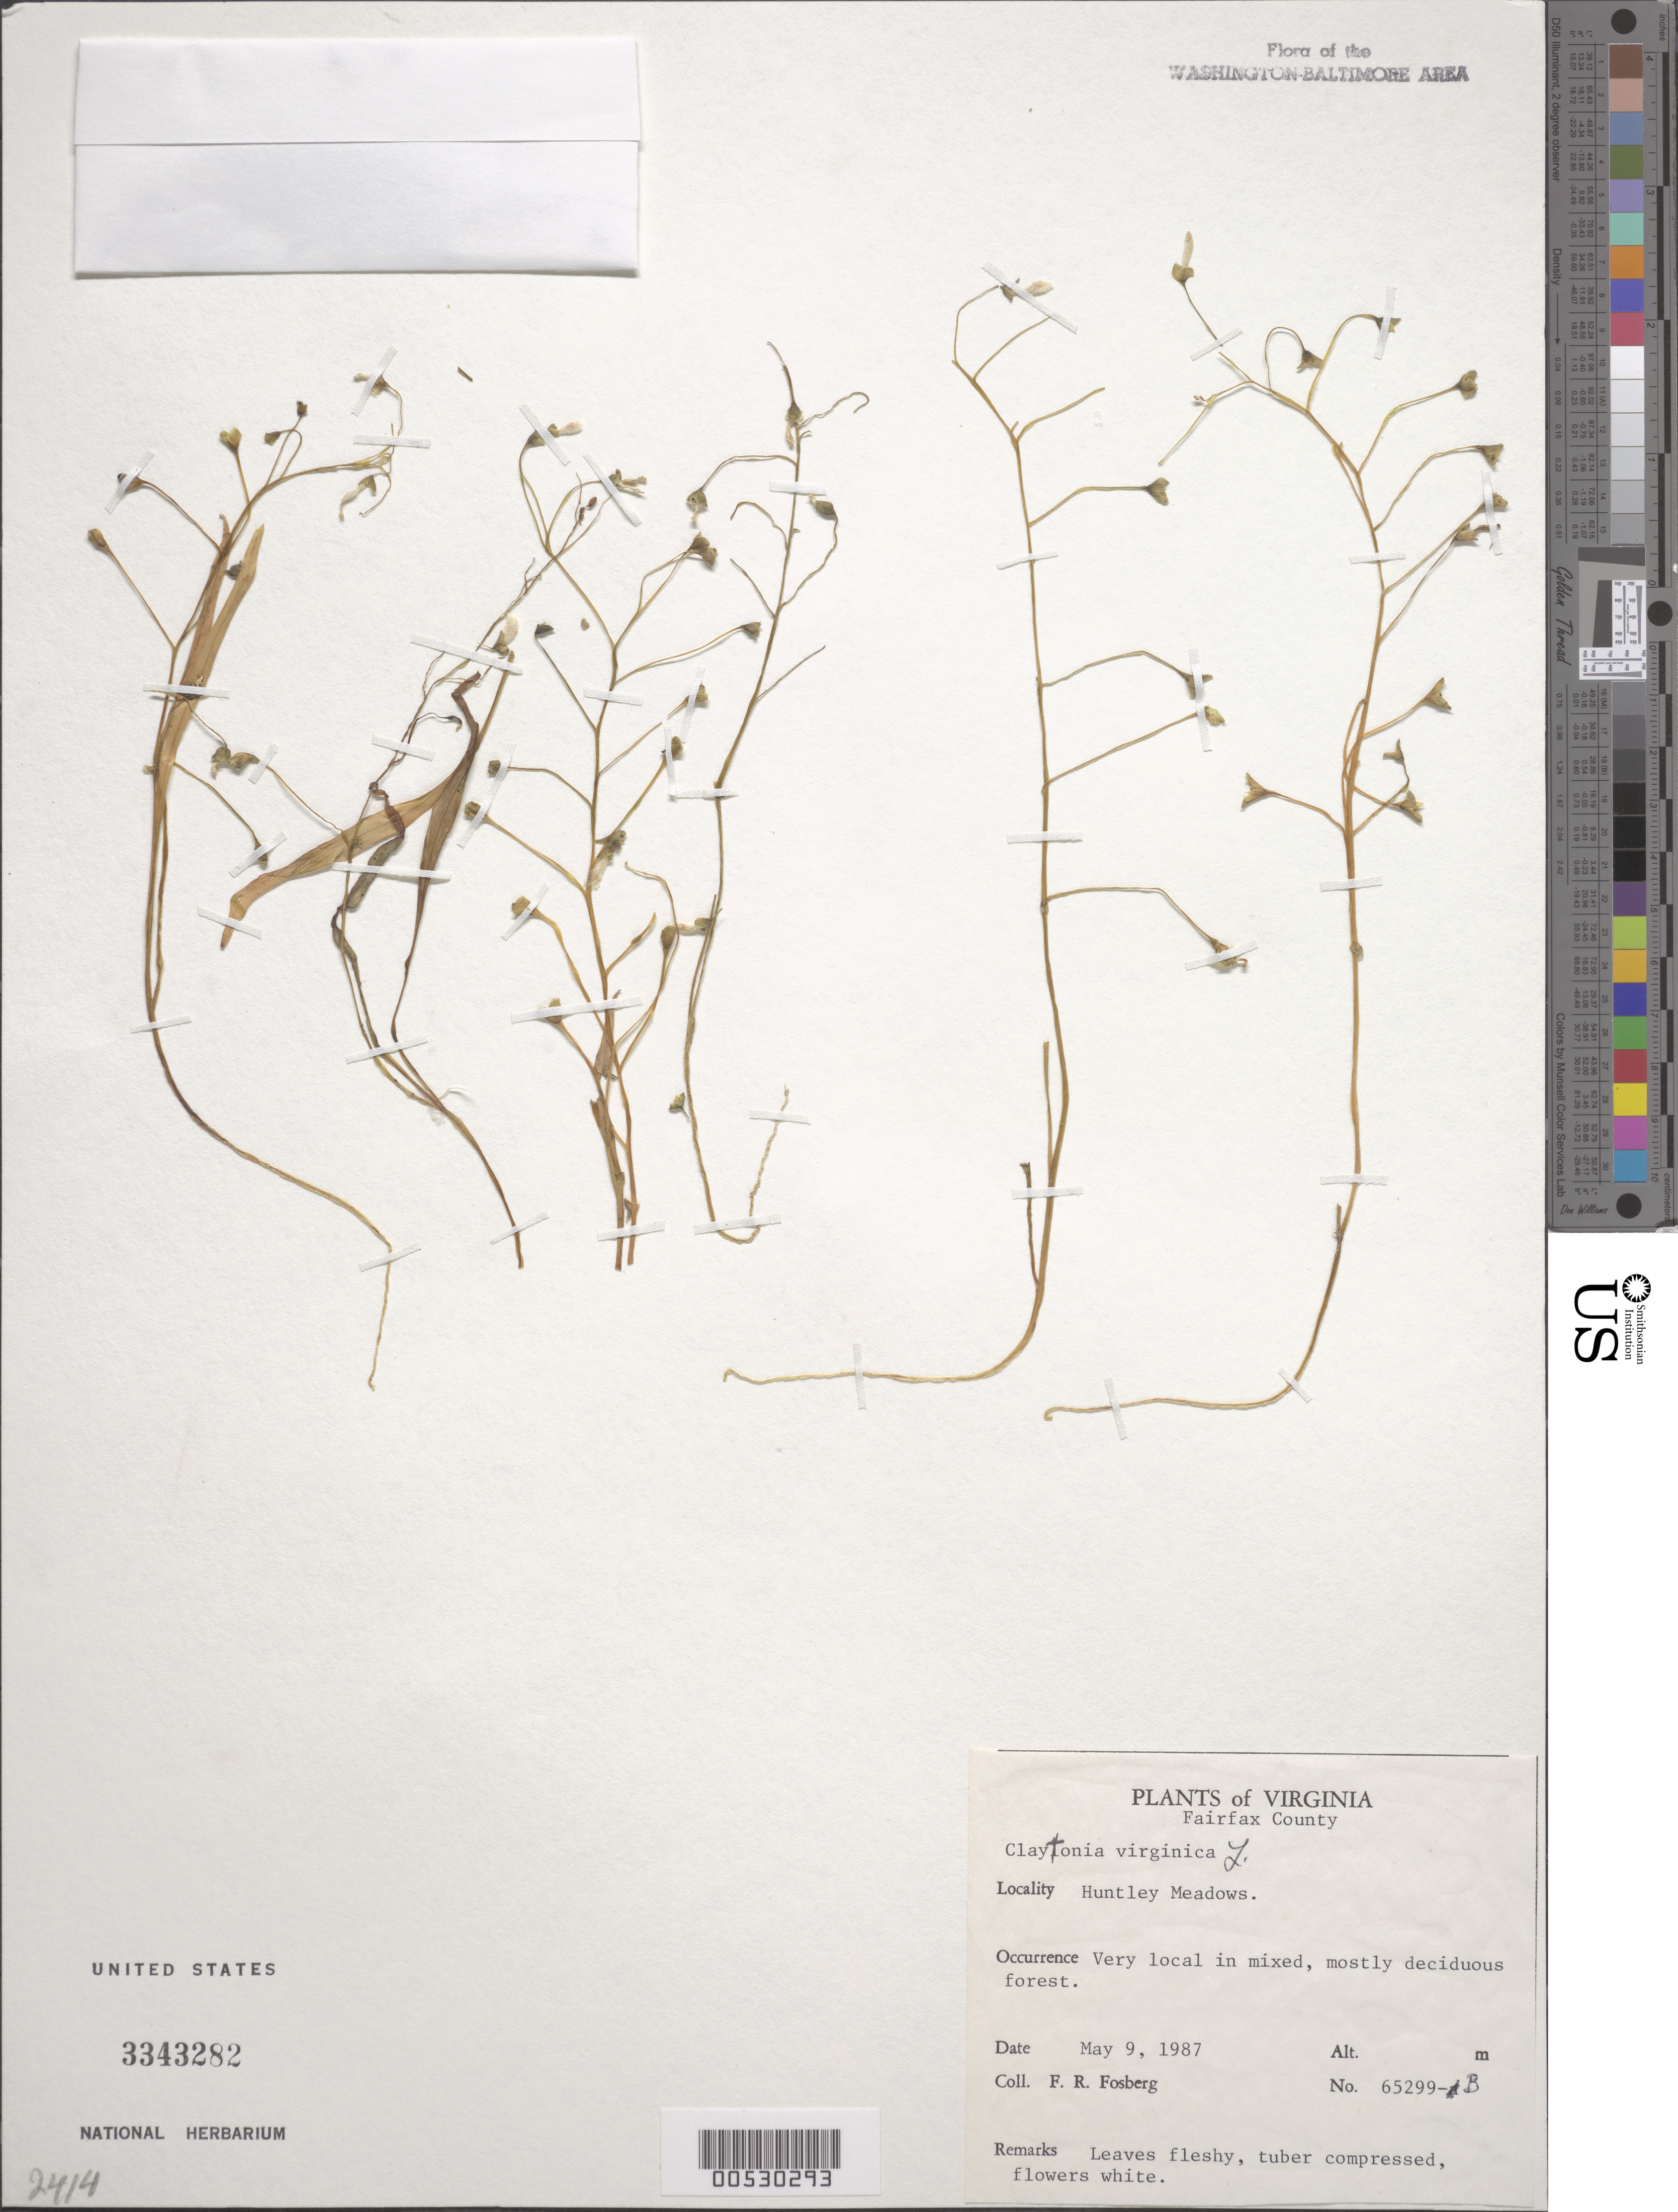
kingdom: Plantae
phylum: Tracheophyta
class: Magnoliopsida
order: Caryophyllales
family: Montiaceae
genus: Claytonia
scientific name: Claytonia virginica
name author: L.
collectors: F. R. Fosberg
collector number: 65299B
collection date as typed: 09 May 1987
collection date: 1987-05-09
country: United States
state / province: Virginia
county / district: Fairfax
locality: Huntley Meadows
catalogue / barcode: US 3343282